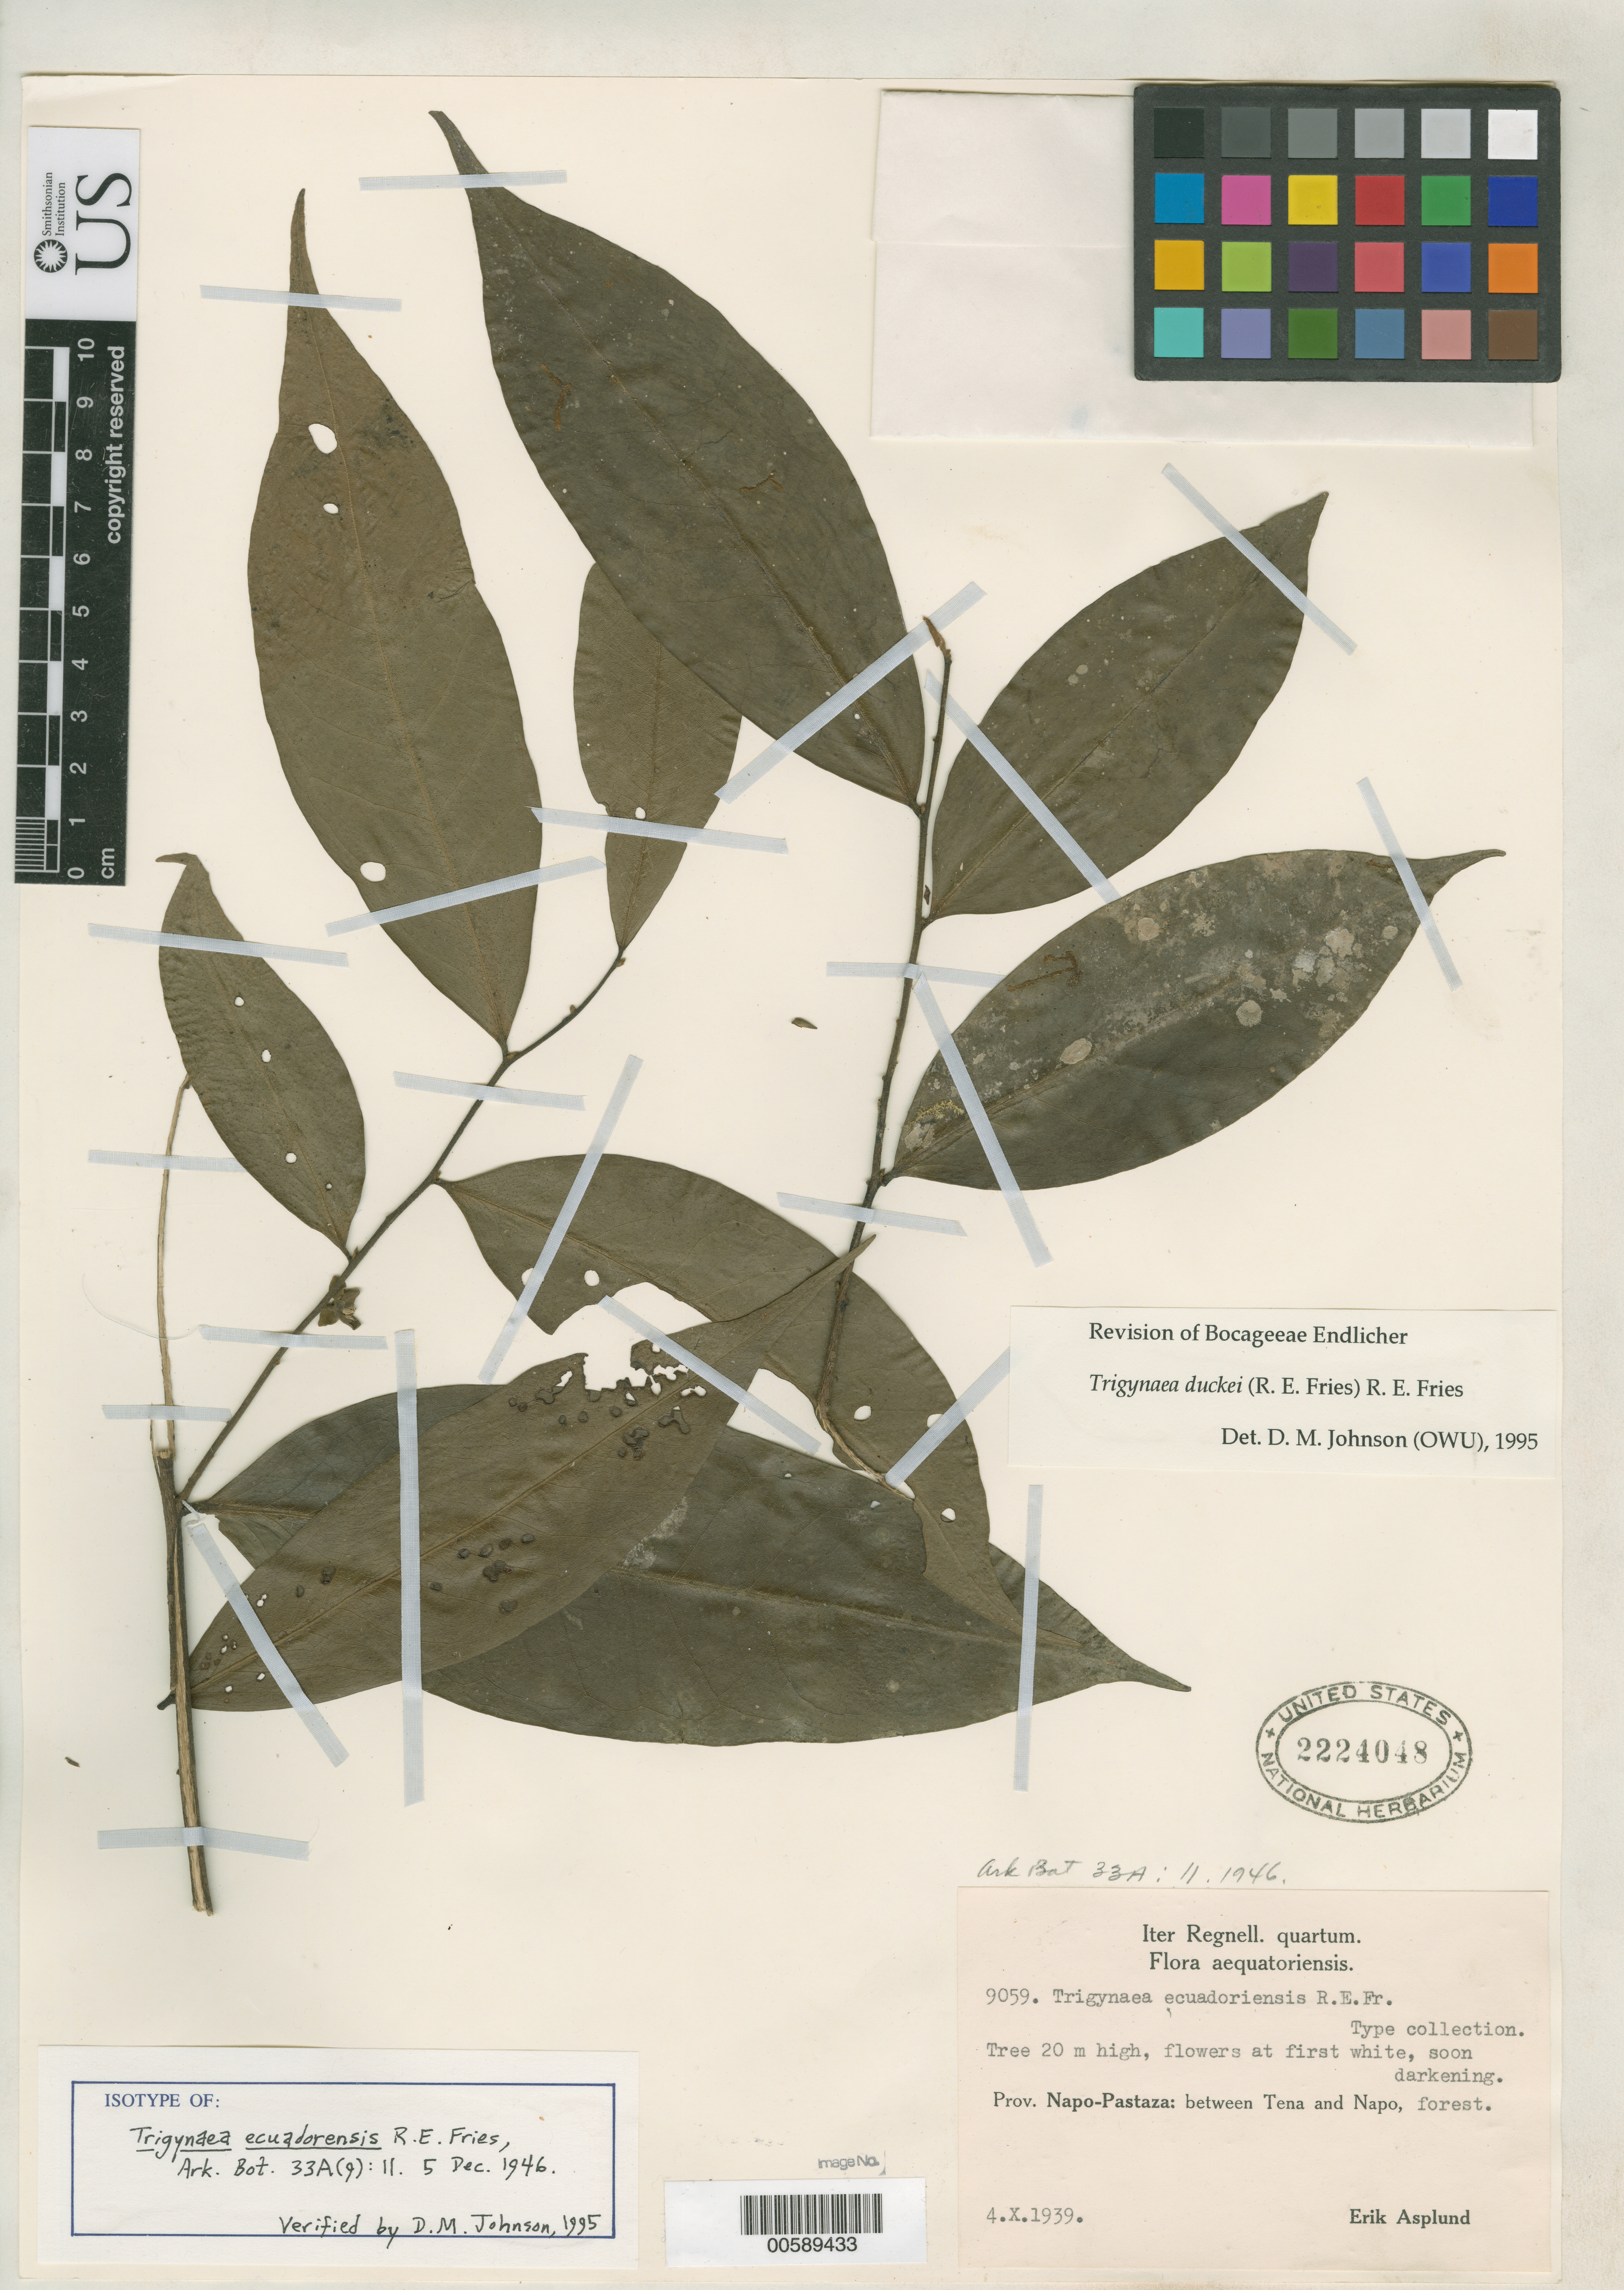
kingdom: Plantae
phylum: Tracheophyta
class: Magnoliopsida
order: Magnoliales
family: Annonaceae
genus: Trigynaea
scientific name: Trigynaea ecuadorensis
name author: R.E. Fr.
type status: Isotype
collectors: E. Asplund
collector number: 9059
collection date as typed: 04 Oct 1939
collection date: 1939-10-04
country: Ecuador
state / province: Napo / Pastaza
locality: Between Tena and Napo.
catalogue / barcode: US 2224048